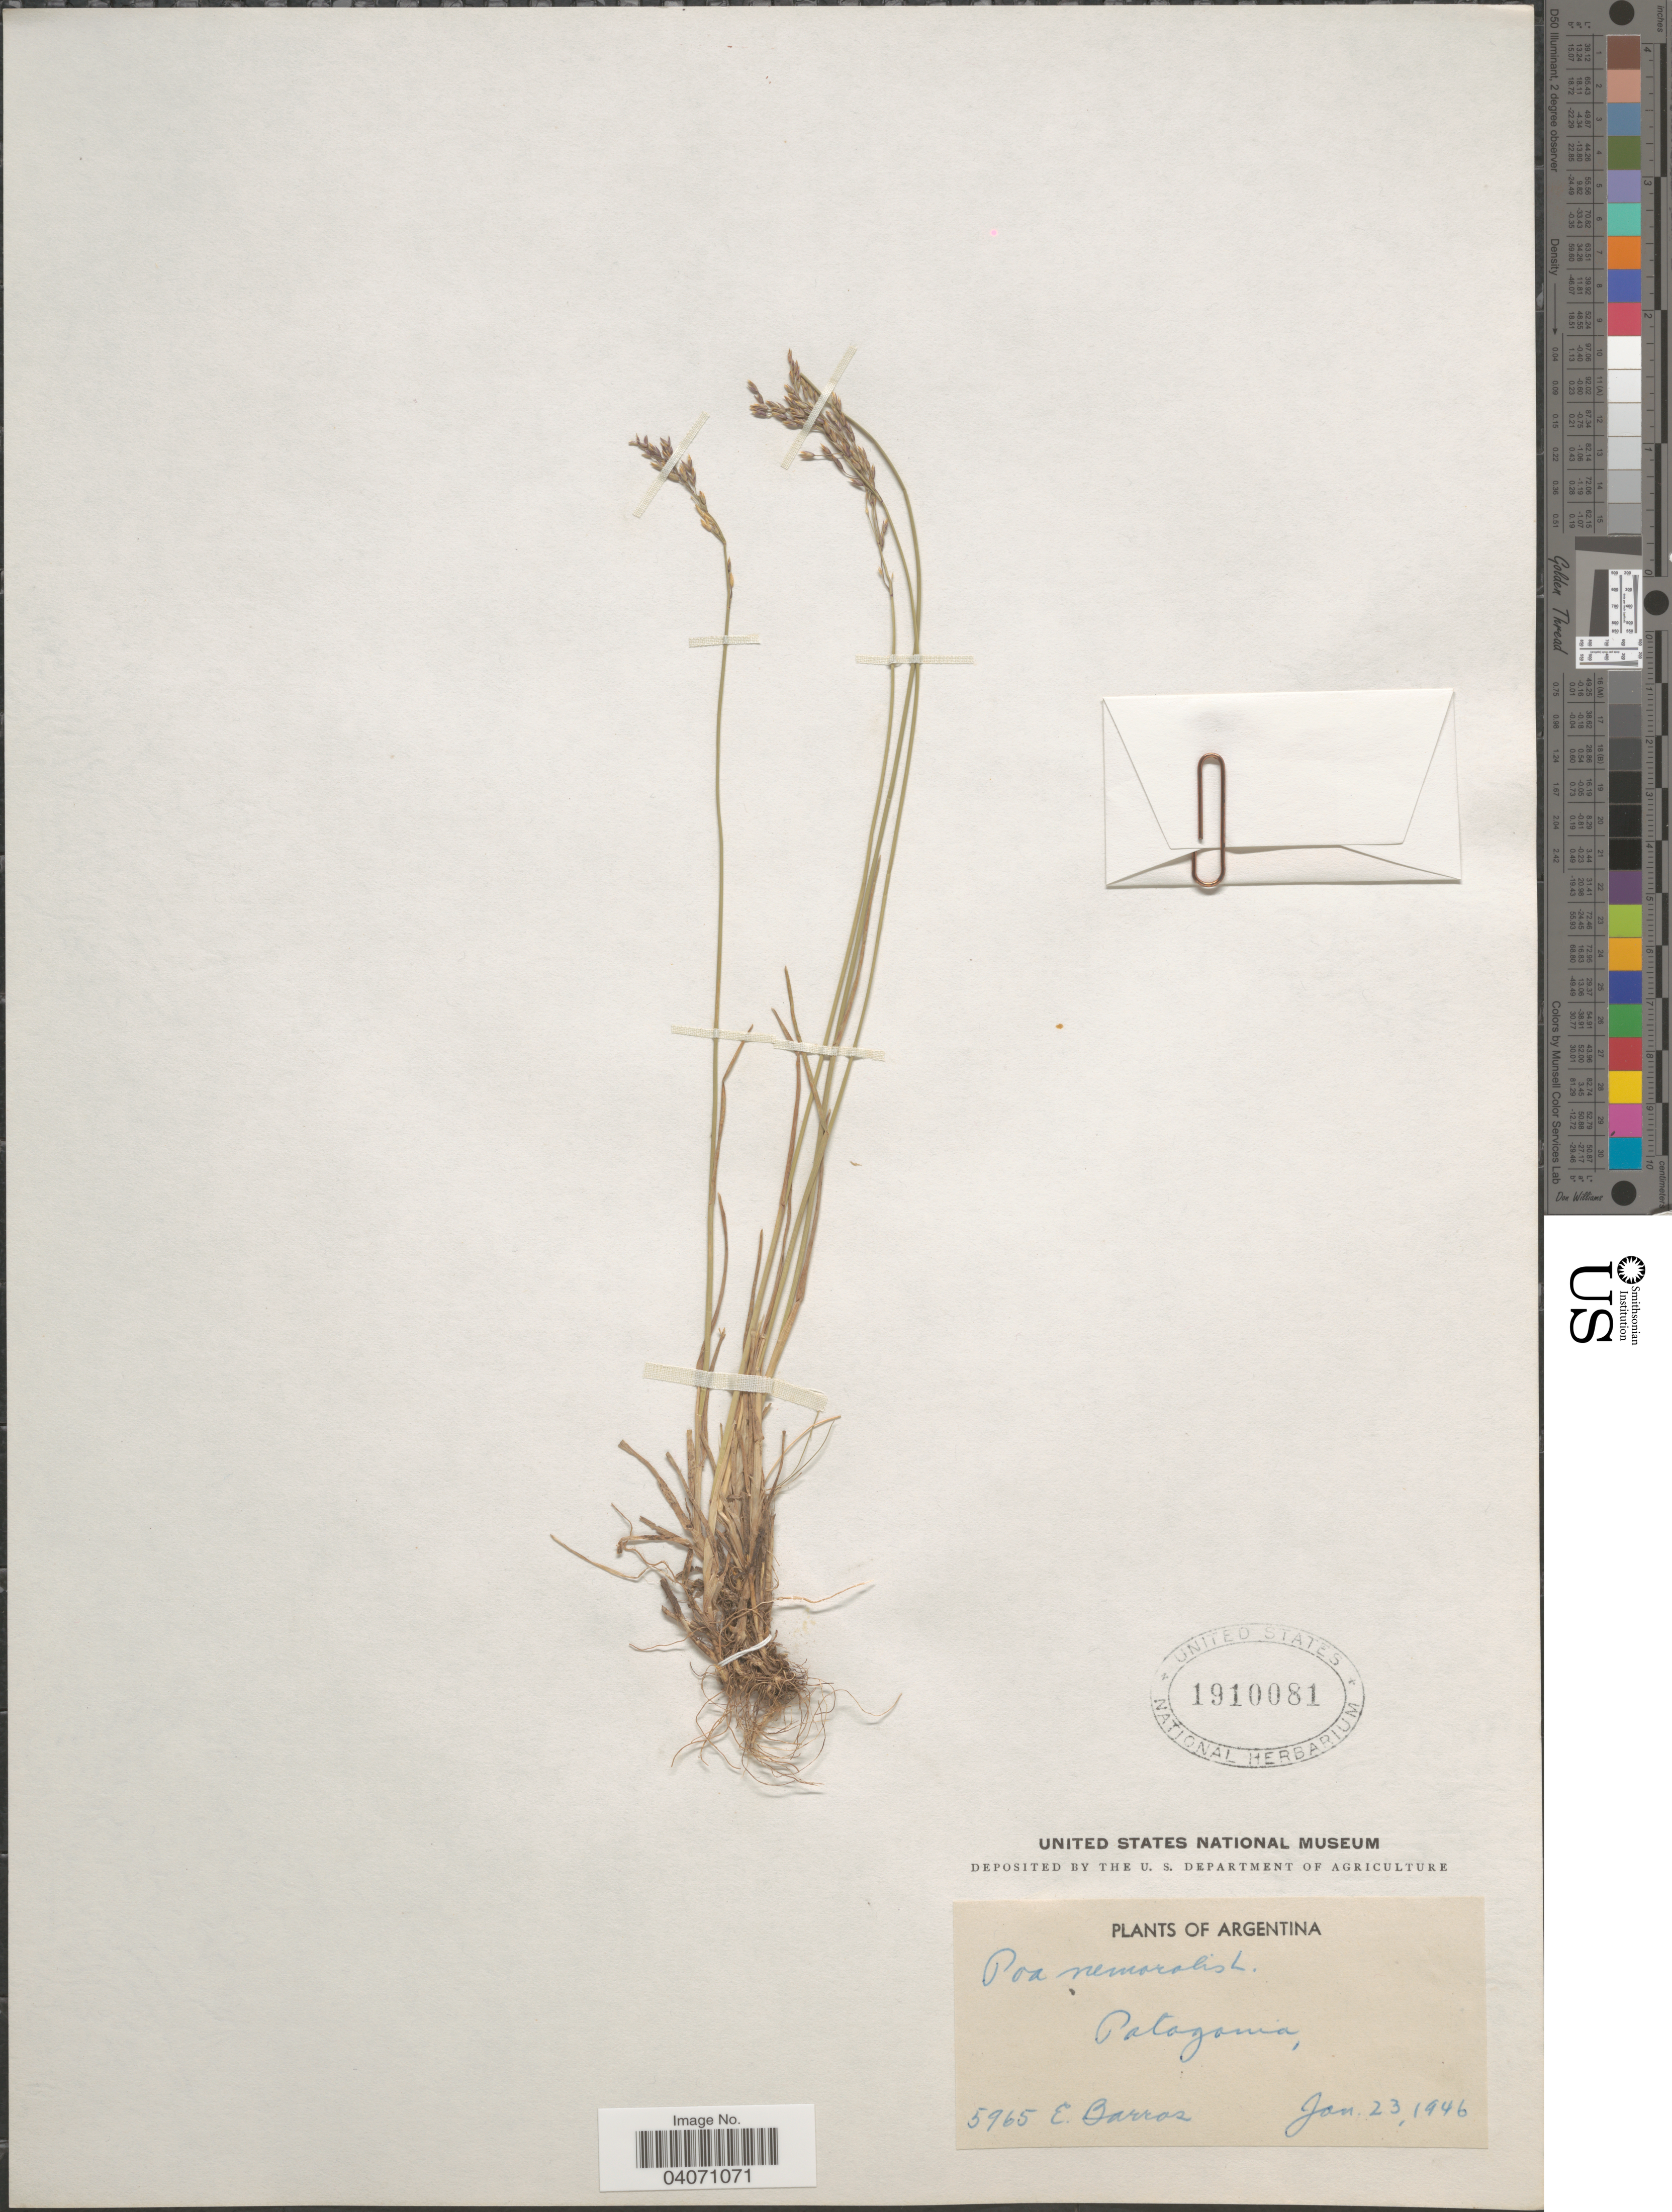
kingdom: Plantae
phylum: Tracheophyta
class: Liliopsida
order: Poales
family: Poaceae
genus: Poa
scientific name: Poa nemoralis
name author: L.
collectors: E. Barros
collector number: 5965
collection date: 1946-01-23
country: Argentina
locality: Patagonia.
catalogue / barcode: US 1910081